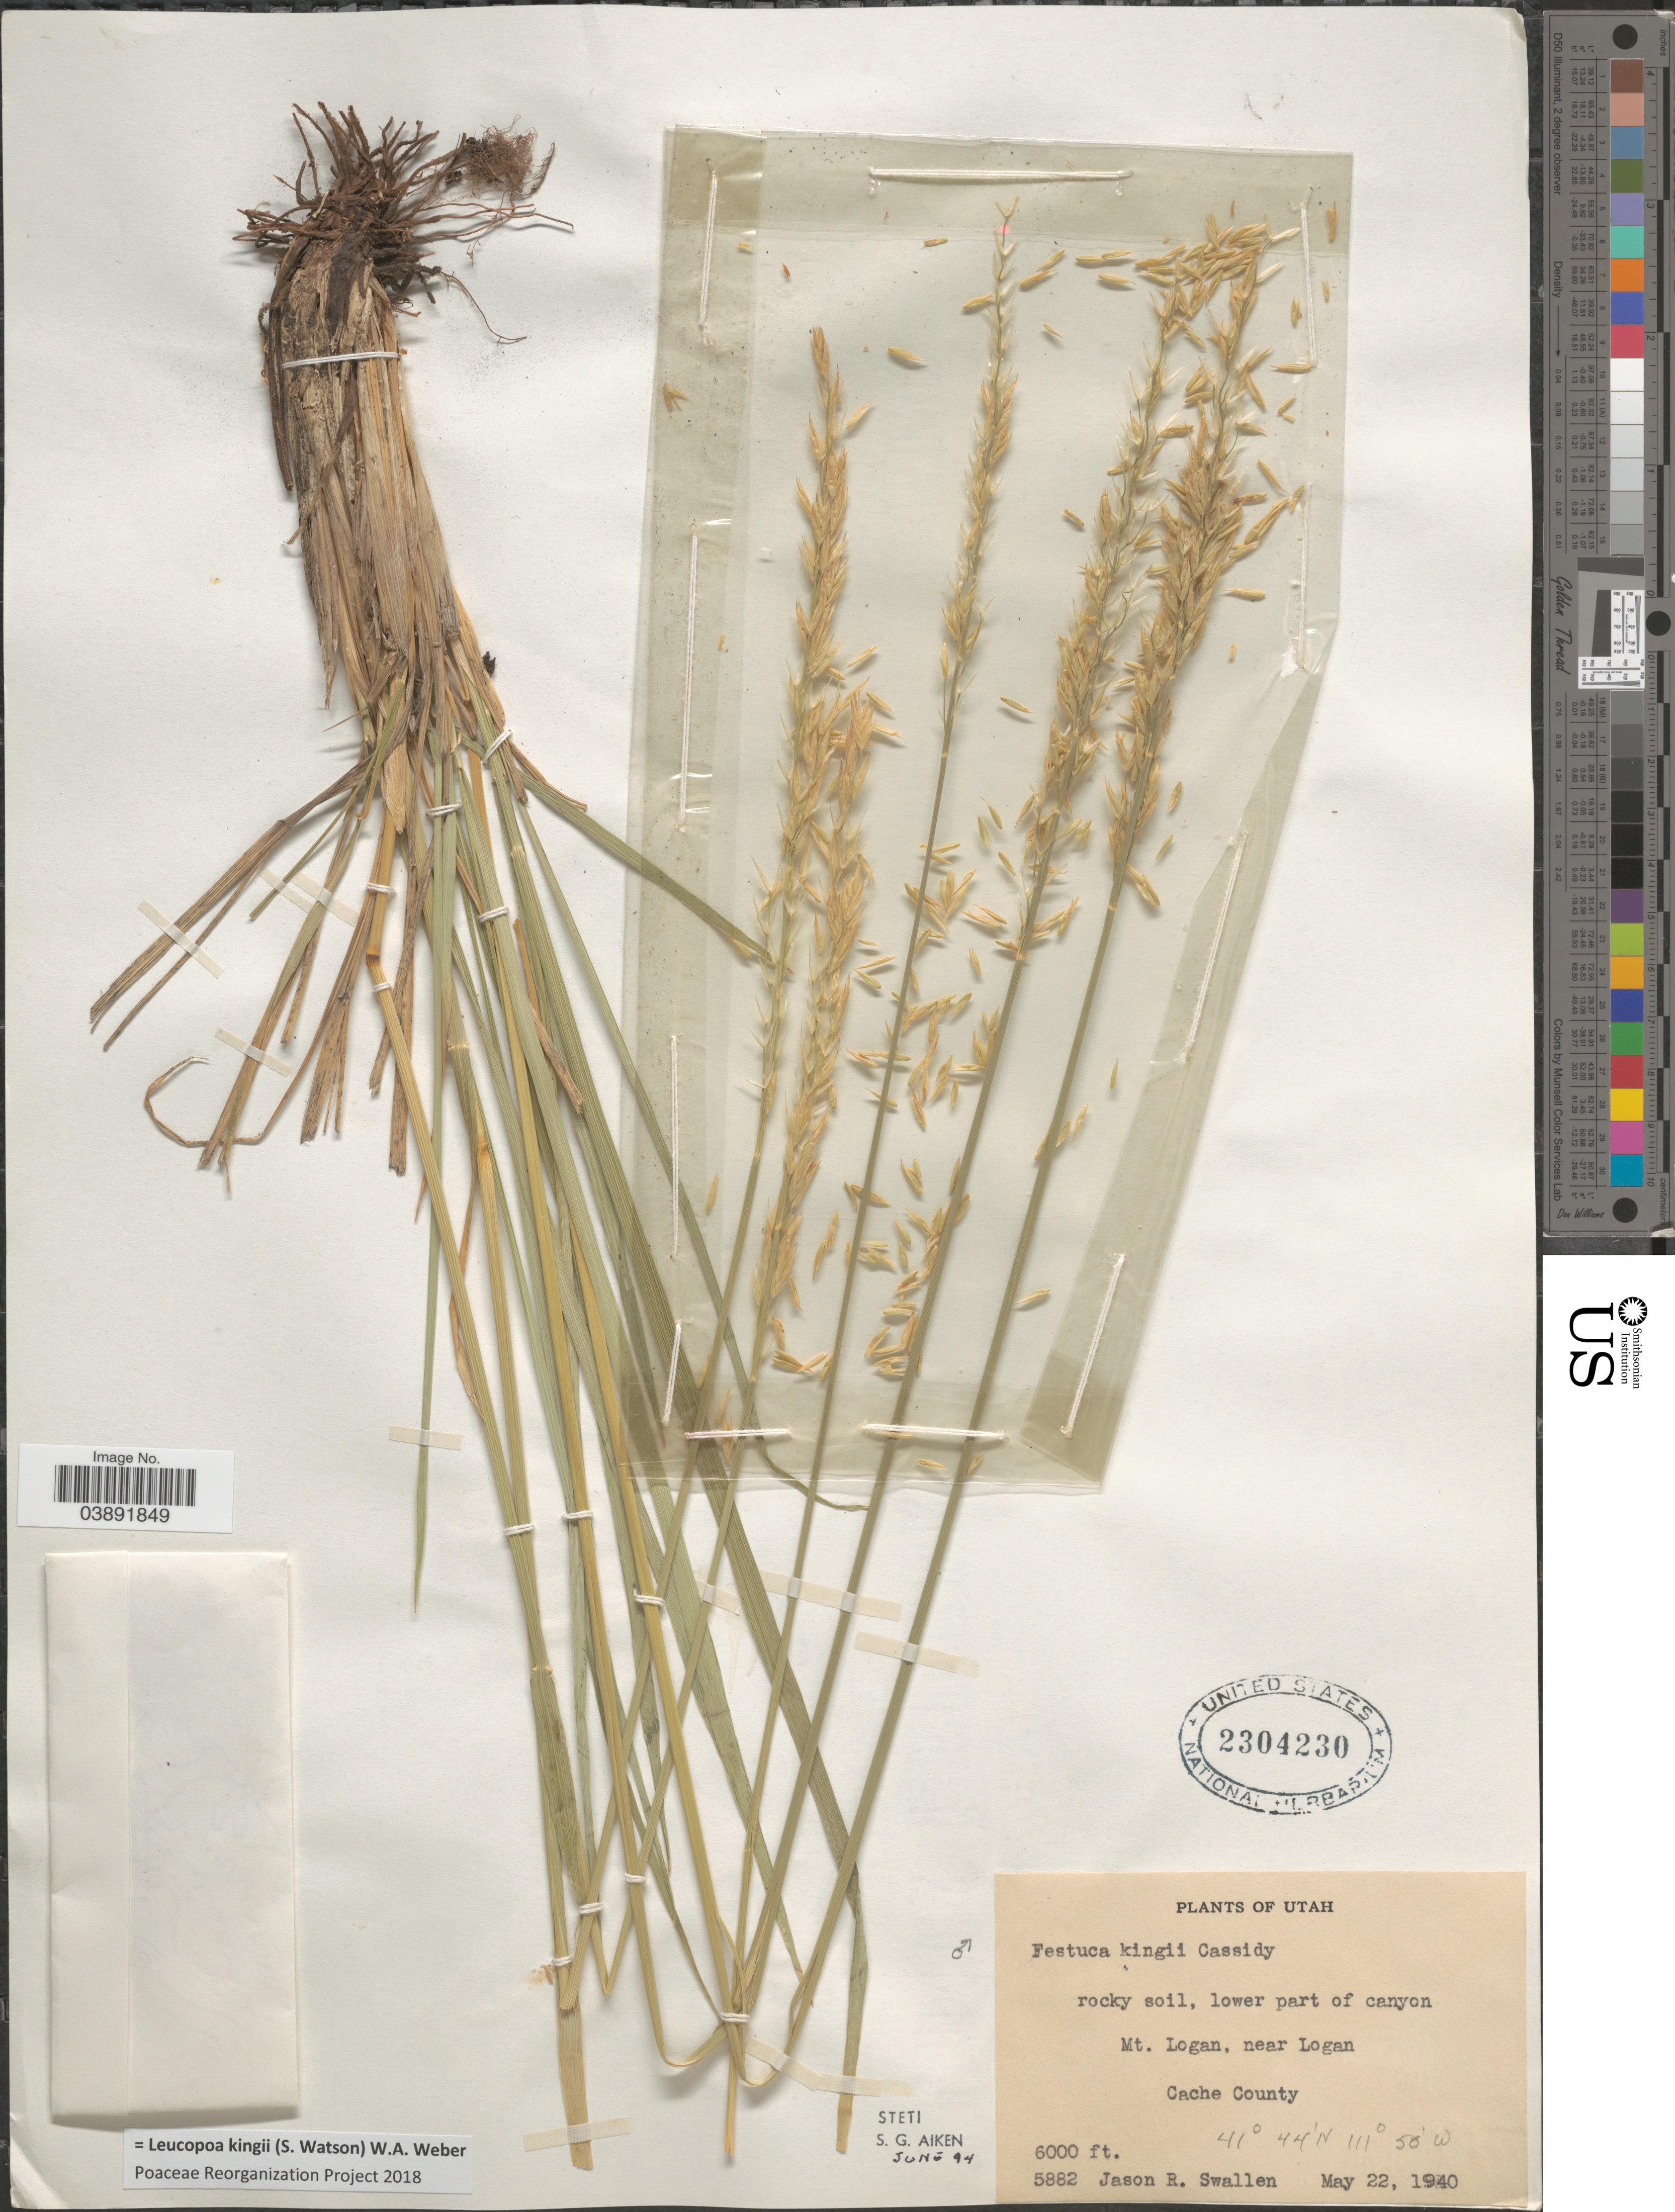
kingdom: Plantae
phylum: Tracheophyta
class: Liliopsida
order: Poales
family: Poaceae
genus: Hesperochloa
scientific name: Hesperochloa kingii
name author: (S. Watson) Rydb.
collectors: J. R. Swallen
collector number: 5882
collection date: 1940-05-22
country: United States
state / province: Utah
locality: Lower part of canyon. Mt. Logan, near Logan, Cache County.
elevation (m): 1829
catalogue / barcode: US 2304230